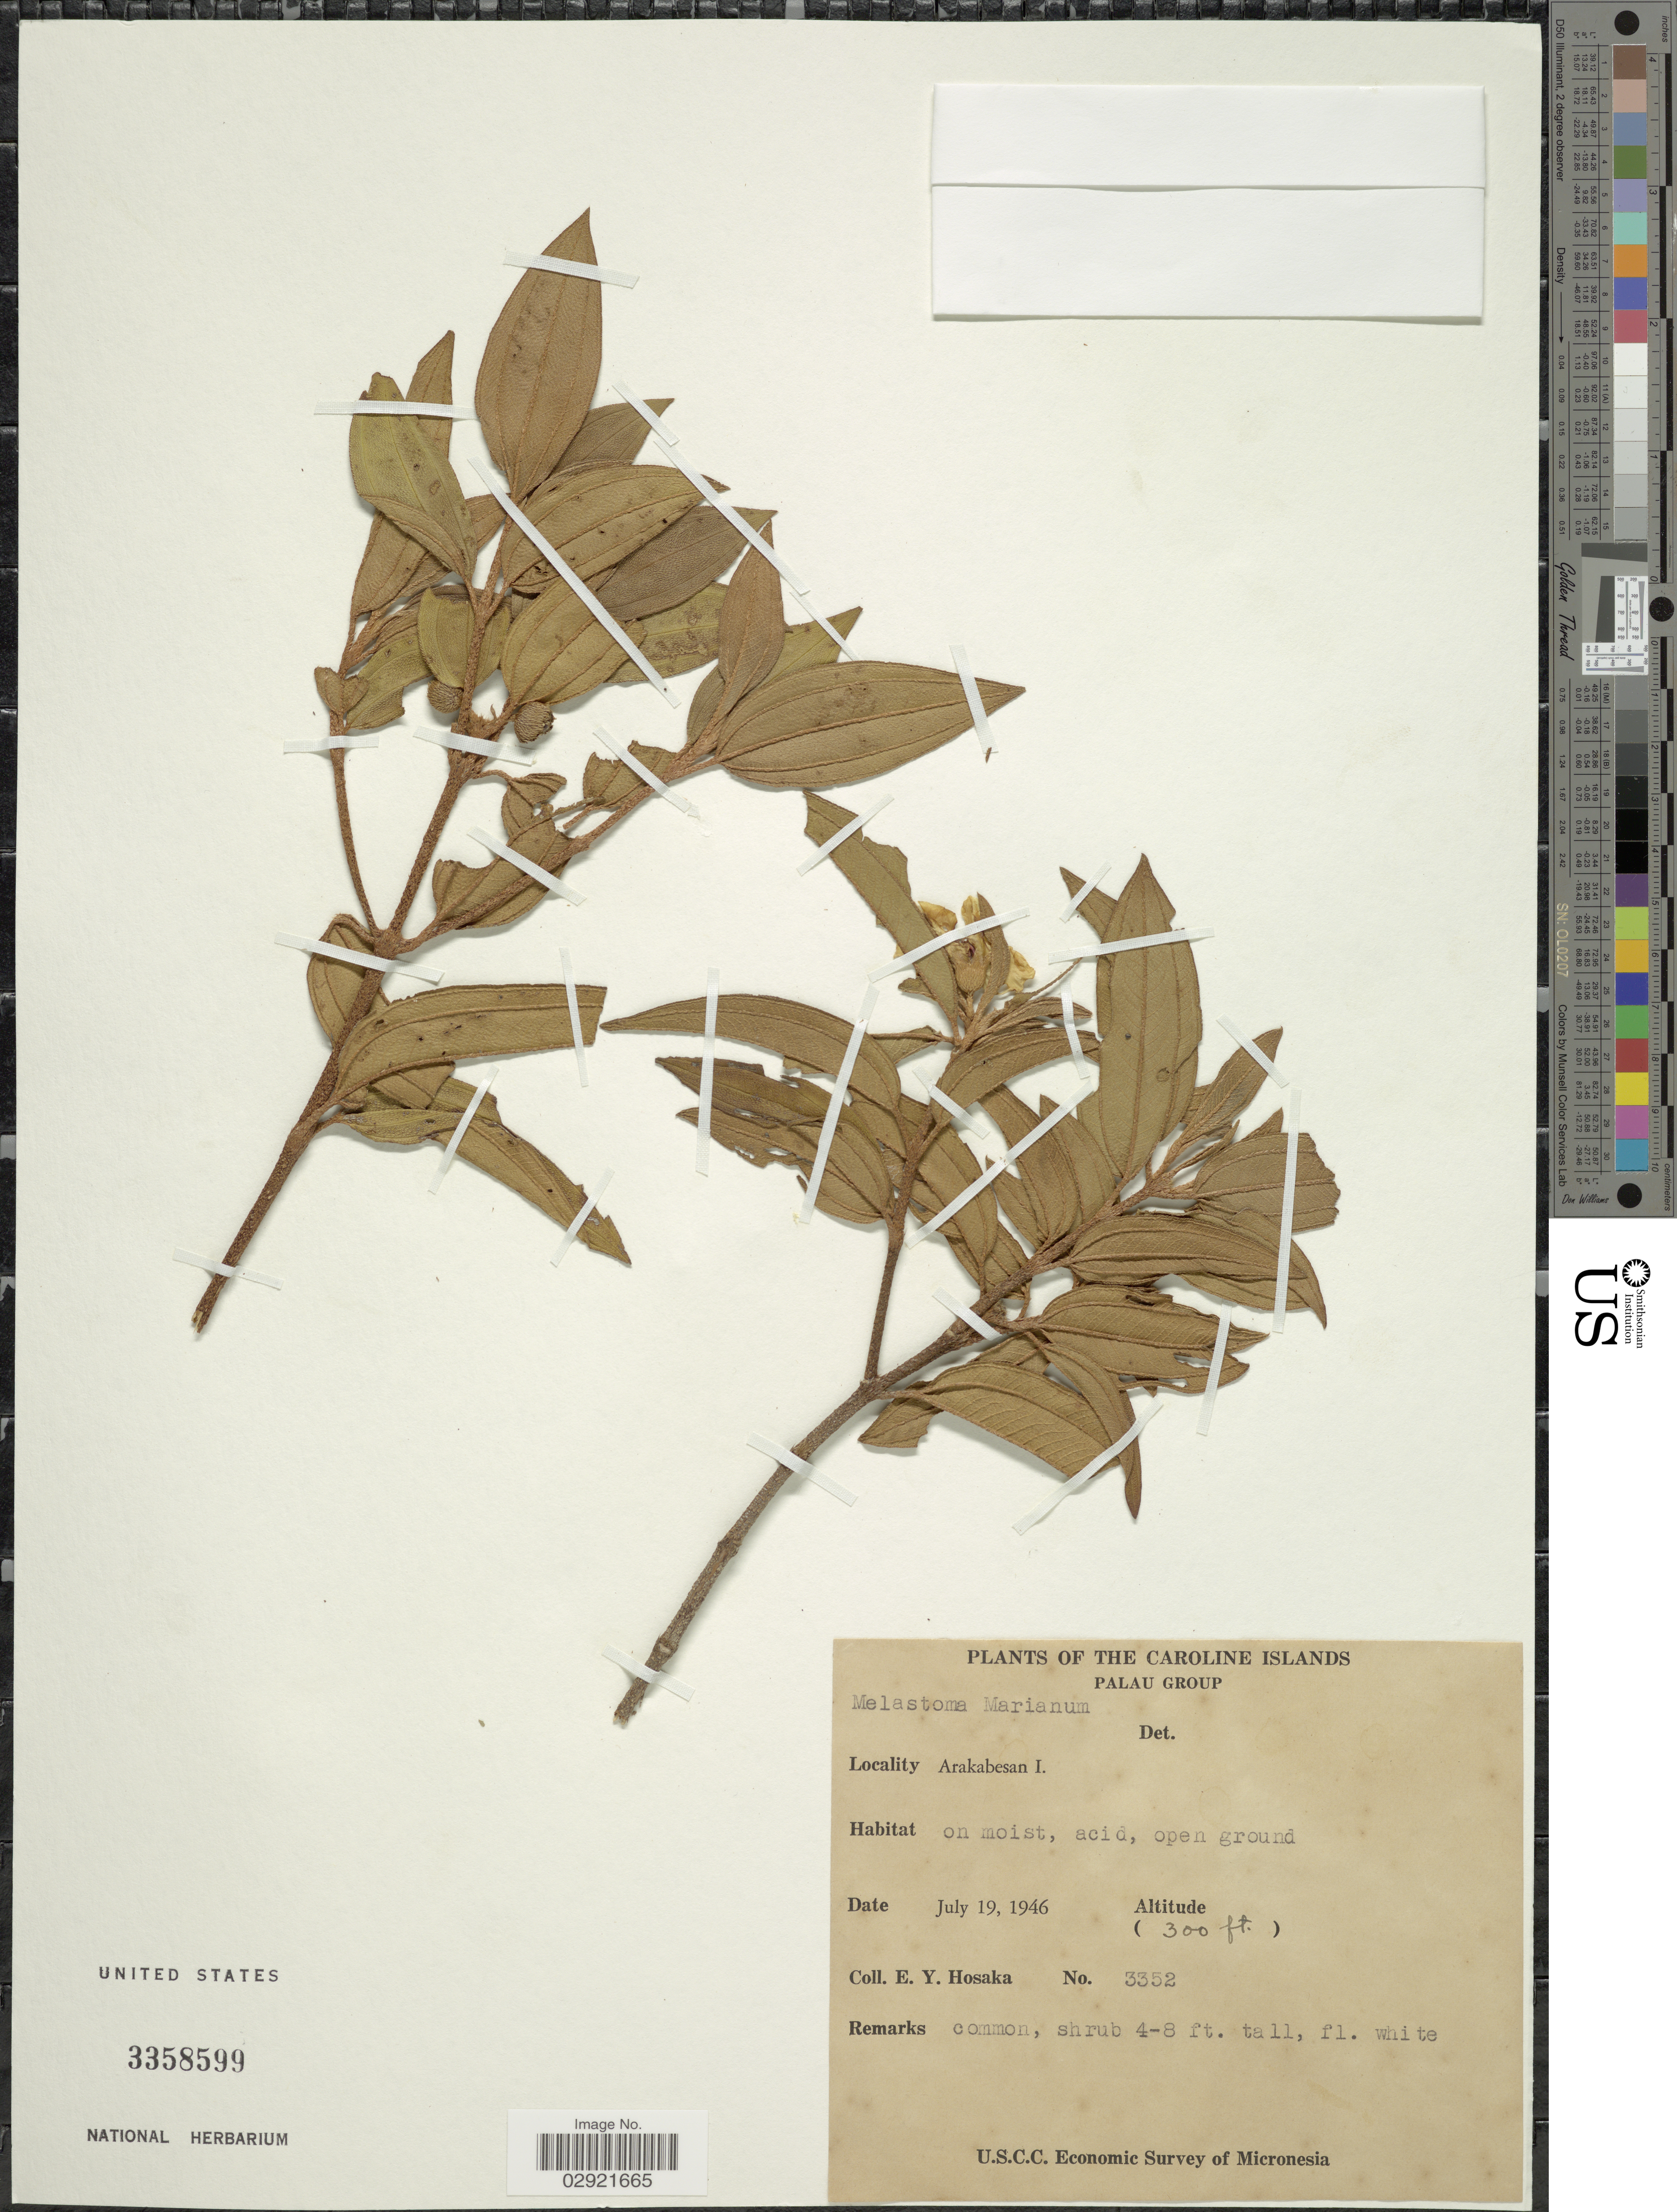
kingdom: Plantae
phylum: Tracheophyta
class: Magnoliopsida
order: Myrtales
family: Melastomataceae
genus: Melastoma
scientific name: Melastoma malabathricum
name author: L.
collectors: E. Y. Hosaka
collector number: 3352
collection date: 1946-07-19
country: Palau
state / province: Koror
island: Ngerekebesang [Arakabesan]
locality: Caroline Islands. Palau Group. Arakabesan I.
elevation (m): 91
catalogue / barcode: US 3358599